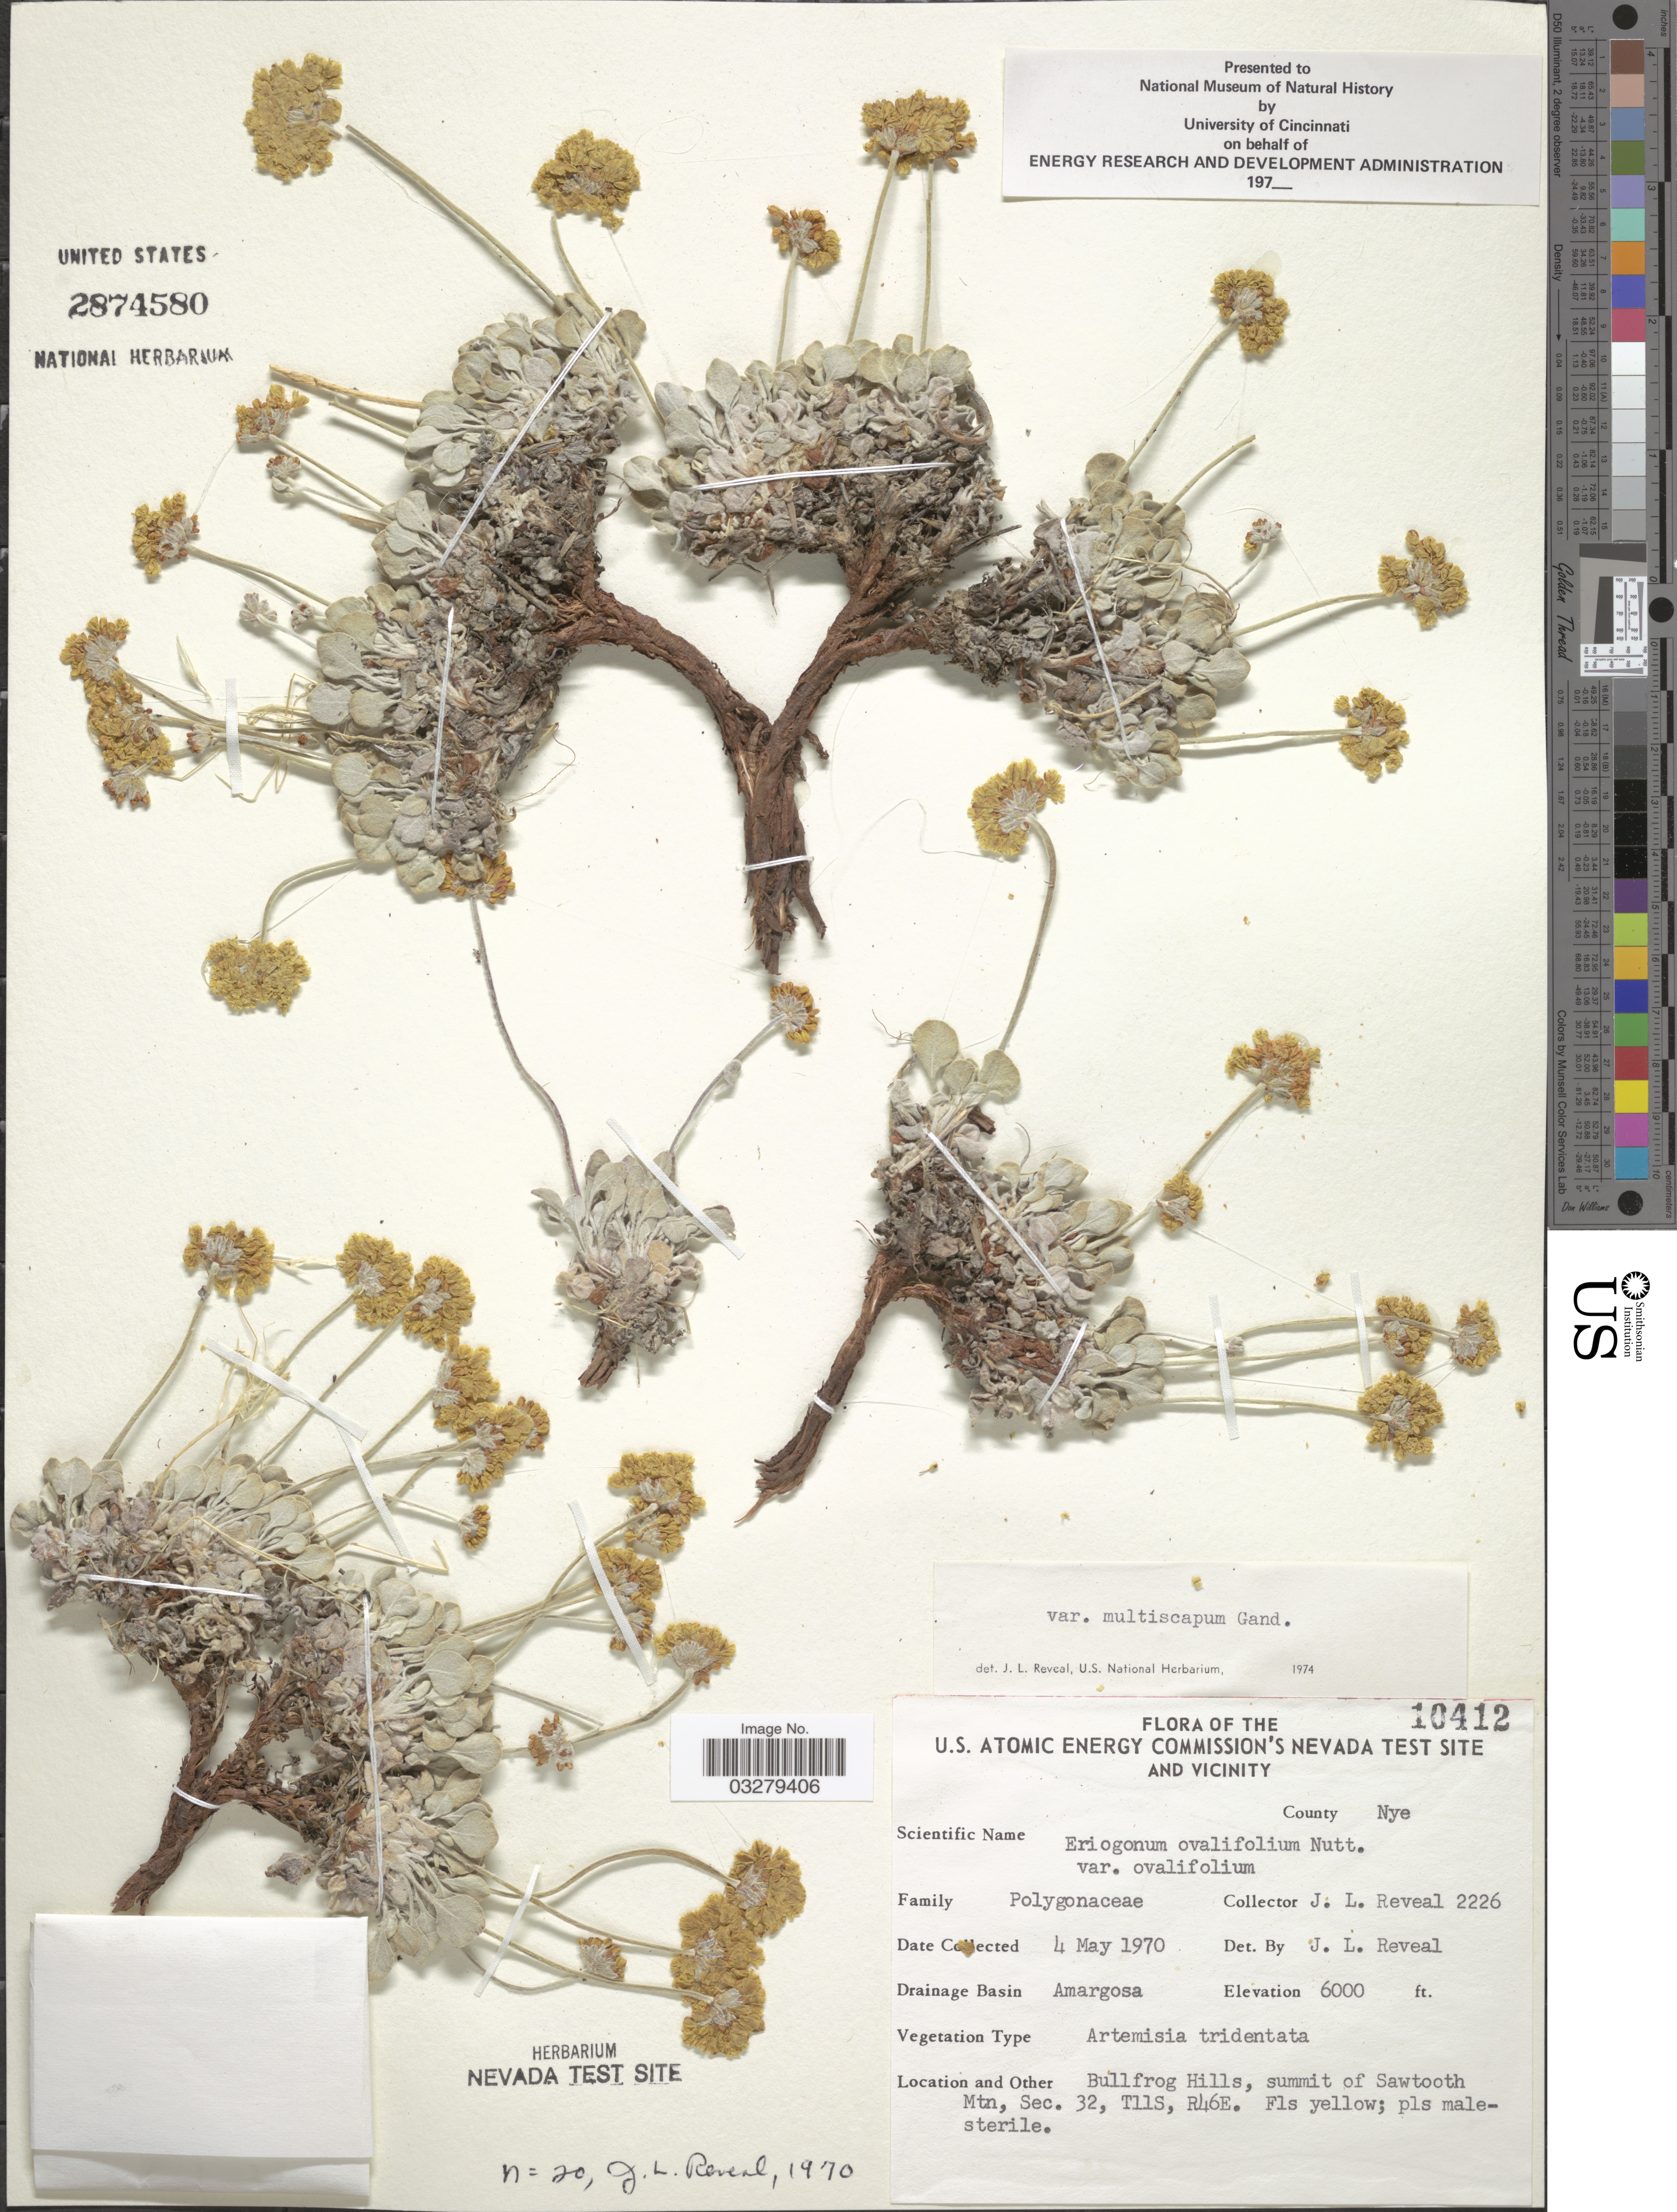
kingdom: Plantae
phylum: Tracheophyta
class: Magnoliopsida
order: Caryophyllales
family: Polygonaceae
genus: Eriogonum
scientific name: Eriogonum ovalifolium var. multiscapum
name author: Gand.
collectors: J. L. Reveal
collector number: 2226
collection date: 1970-05-04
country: United States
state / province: Nevada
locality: U.S. Atomic Energy Commission's Nevada Test Site and vicinity, County Nye, Drainage Basin Amargosa, Bullfrog Hills, summit of Sawtooth Mtn, Sec. 32, T11S, R46E.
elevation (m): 1829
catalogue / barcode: US 2874580